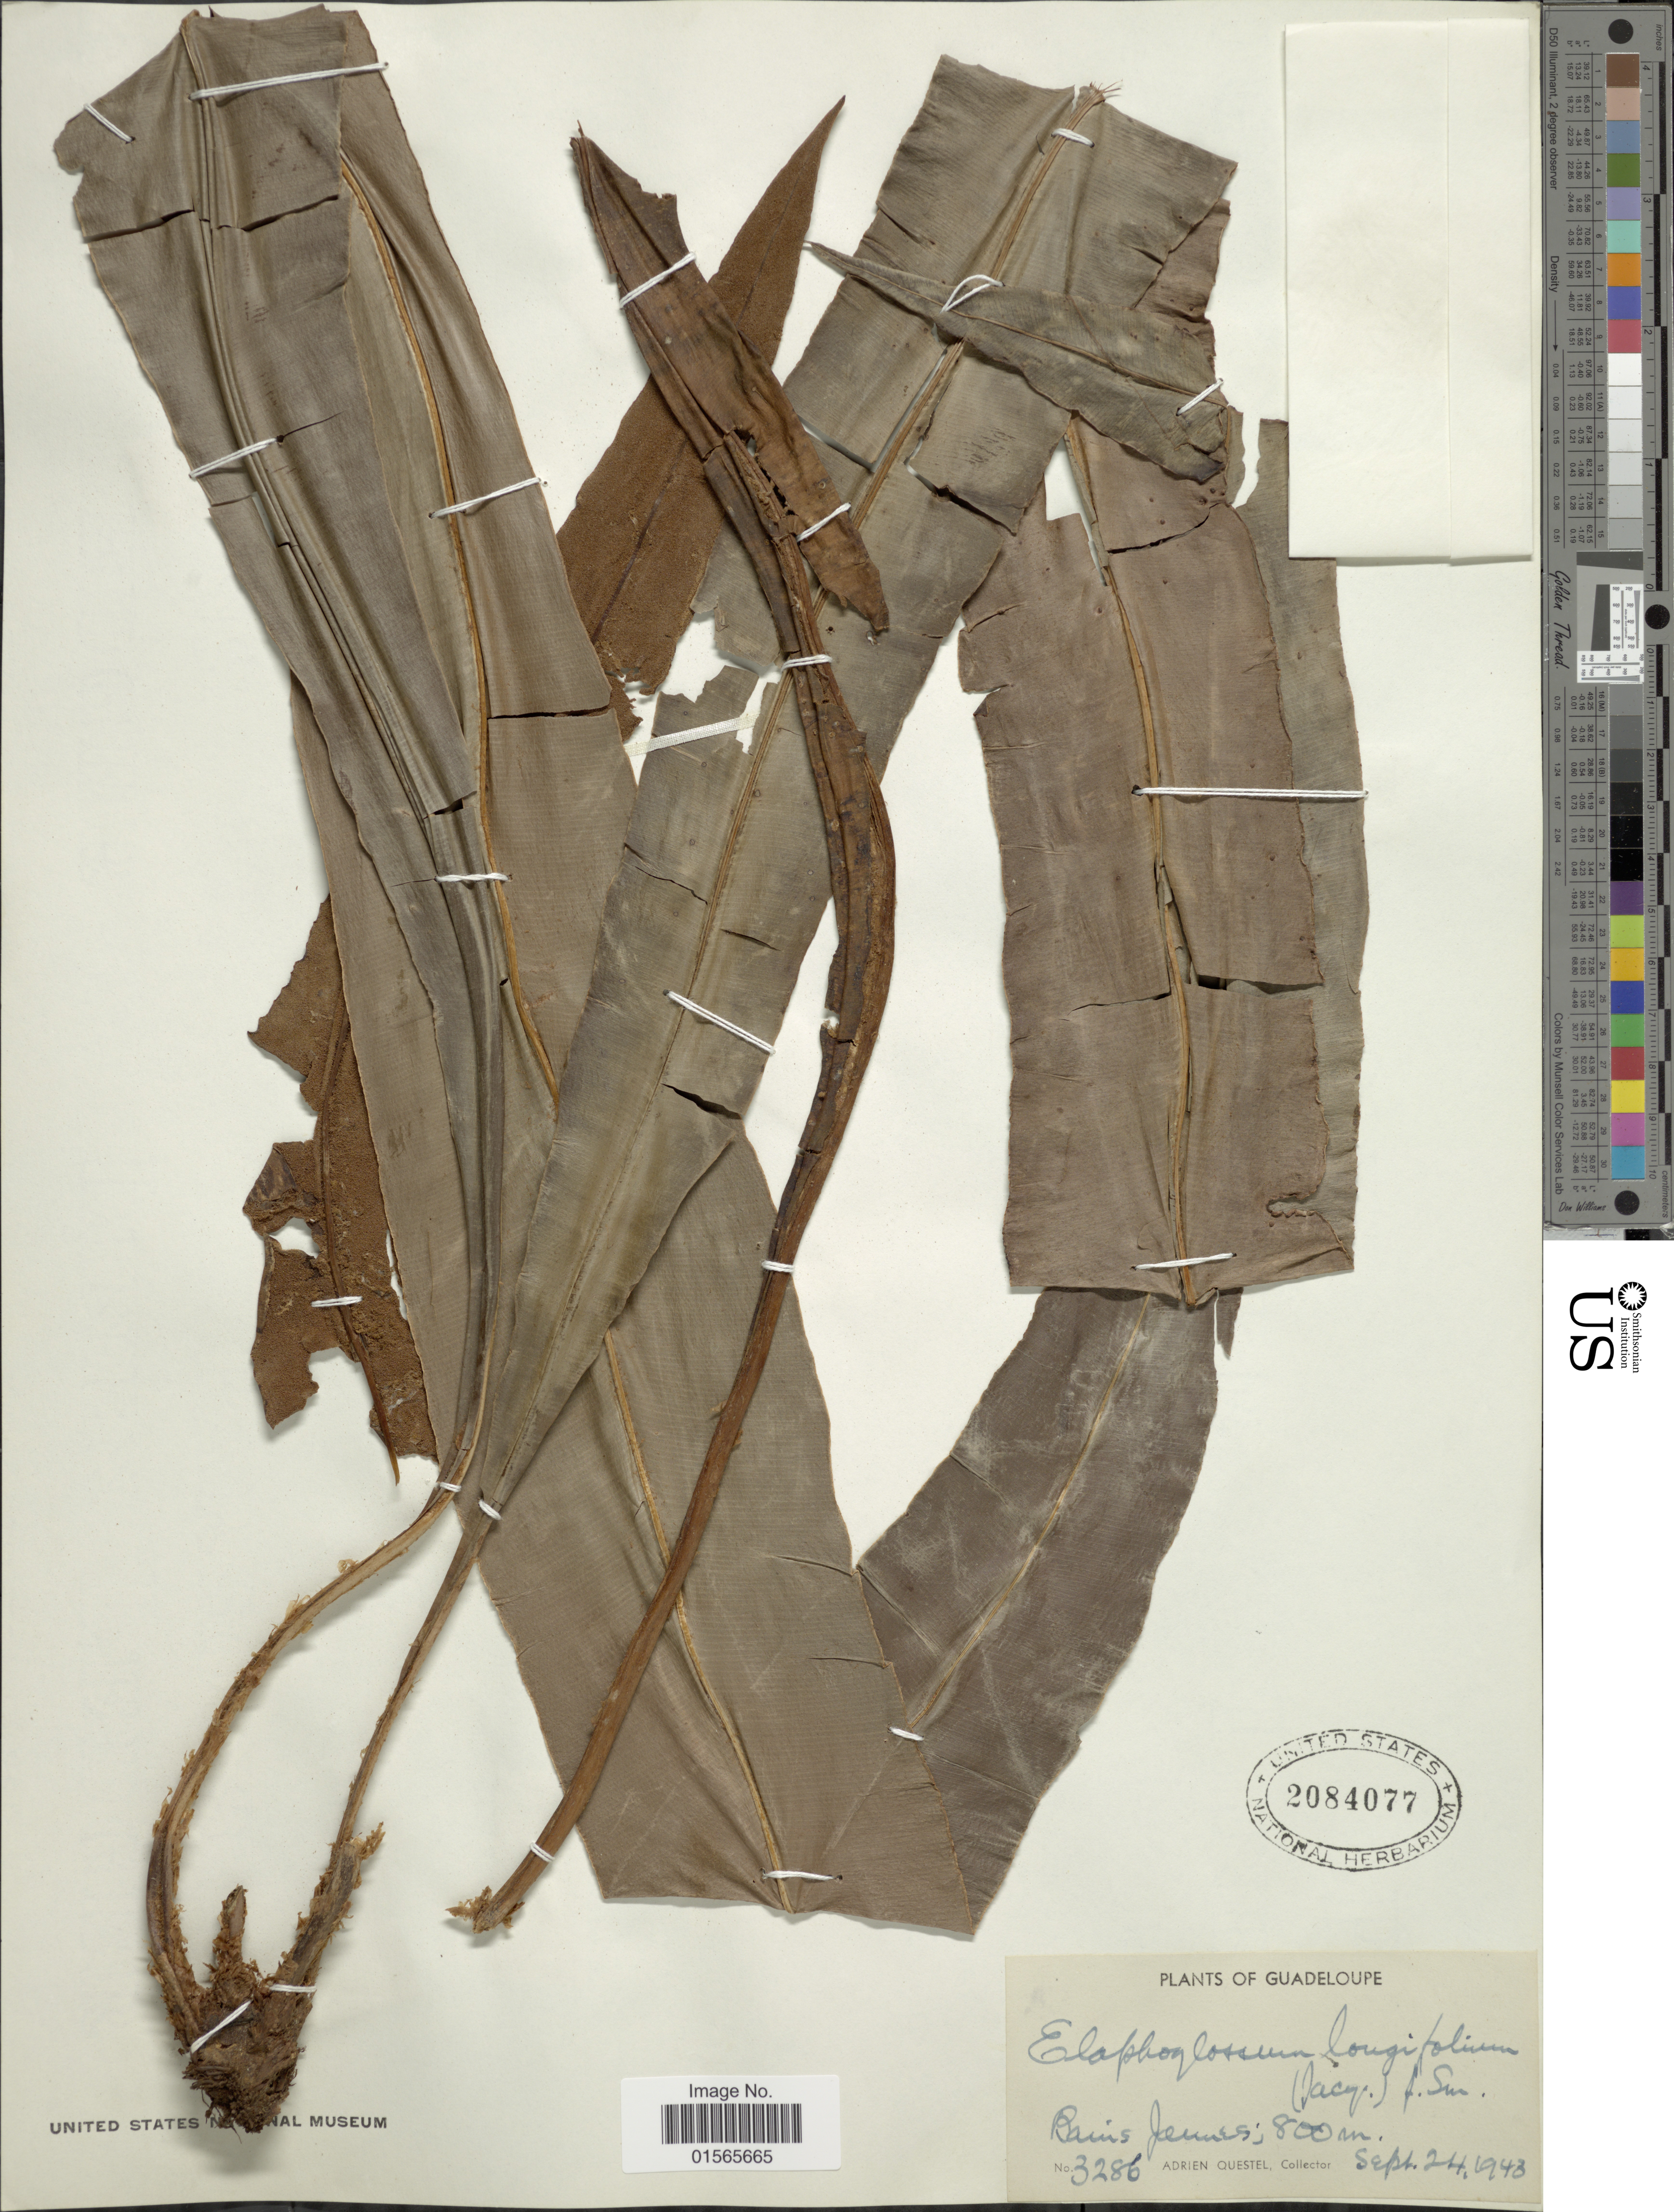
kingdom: Plantae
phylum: Tracheophyta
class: Polypodiopsida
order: Polypodiales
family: Dryopteridaceae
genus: Elaphoglossum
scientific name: Elaphoglossum longifolium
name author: J. Sm.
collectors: A. Questel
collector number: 3286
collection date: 1943-09-24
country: Guadeloupe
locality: Bains James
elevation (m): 800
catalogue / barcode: US 2084077